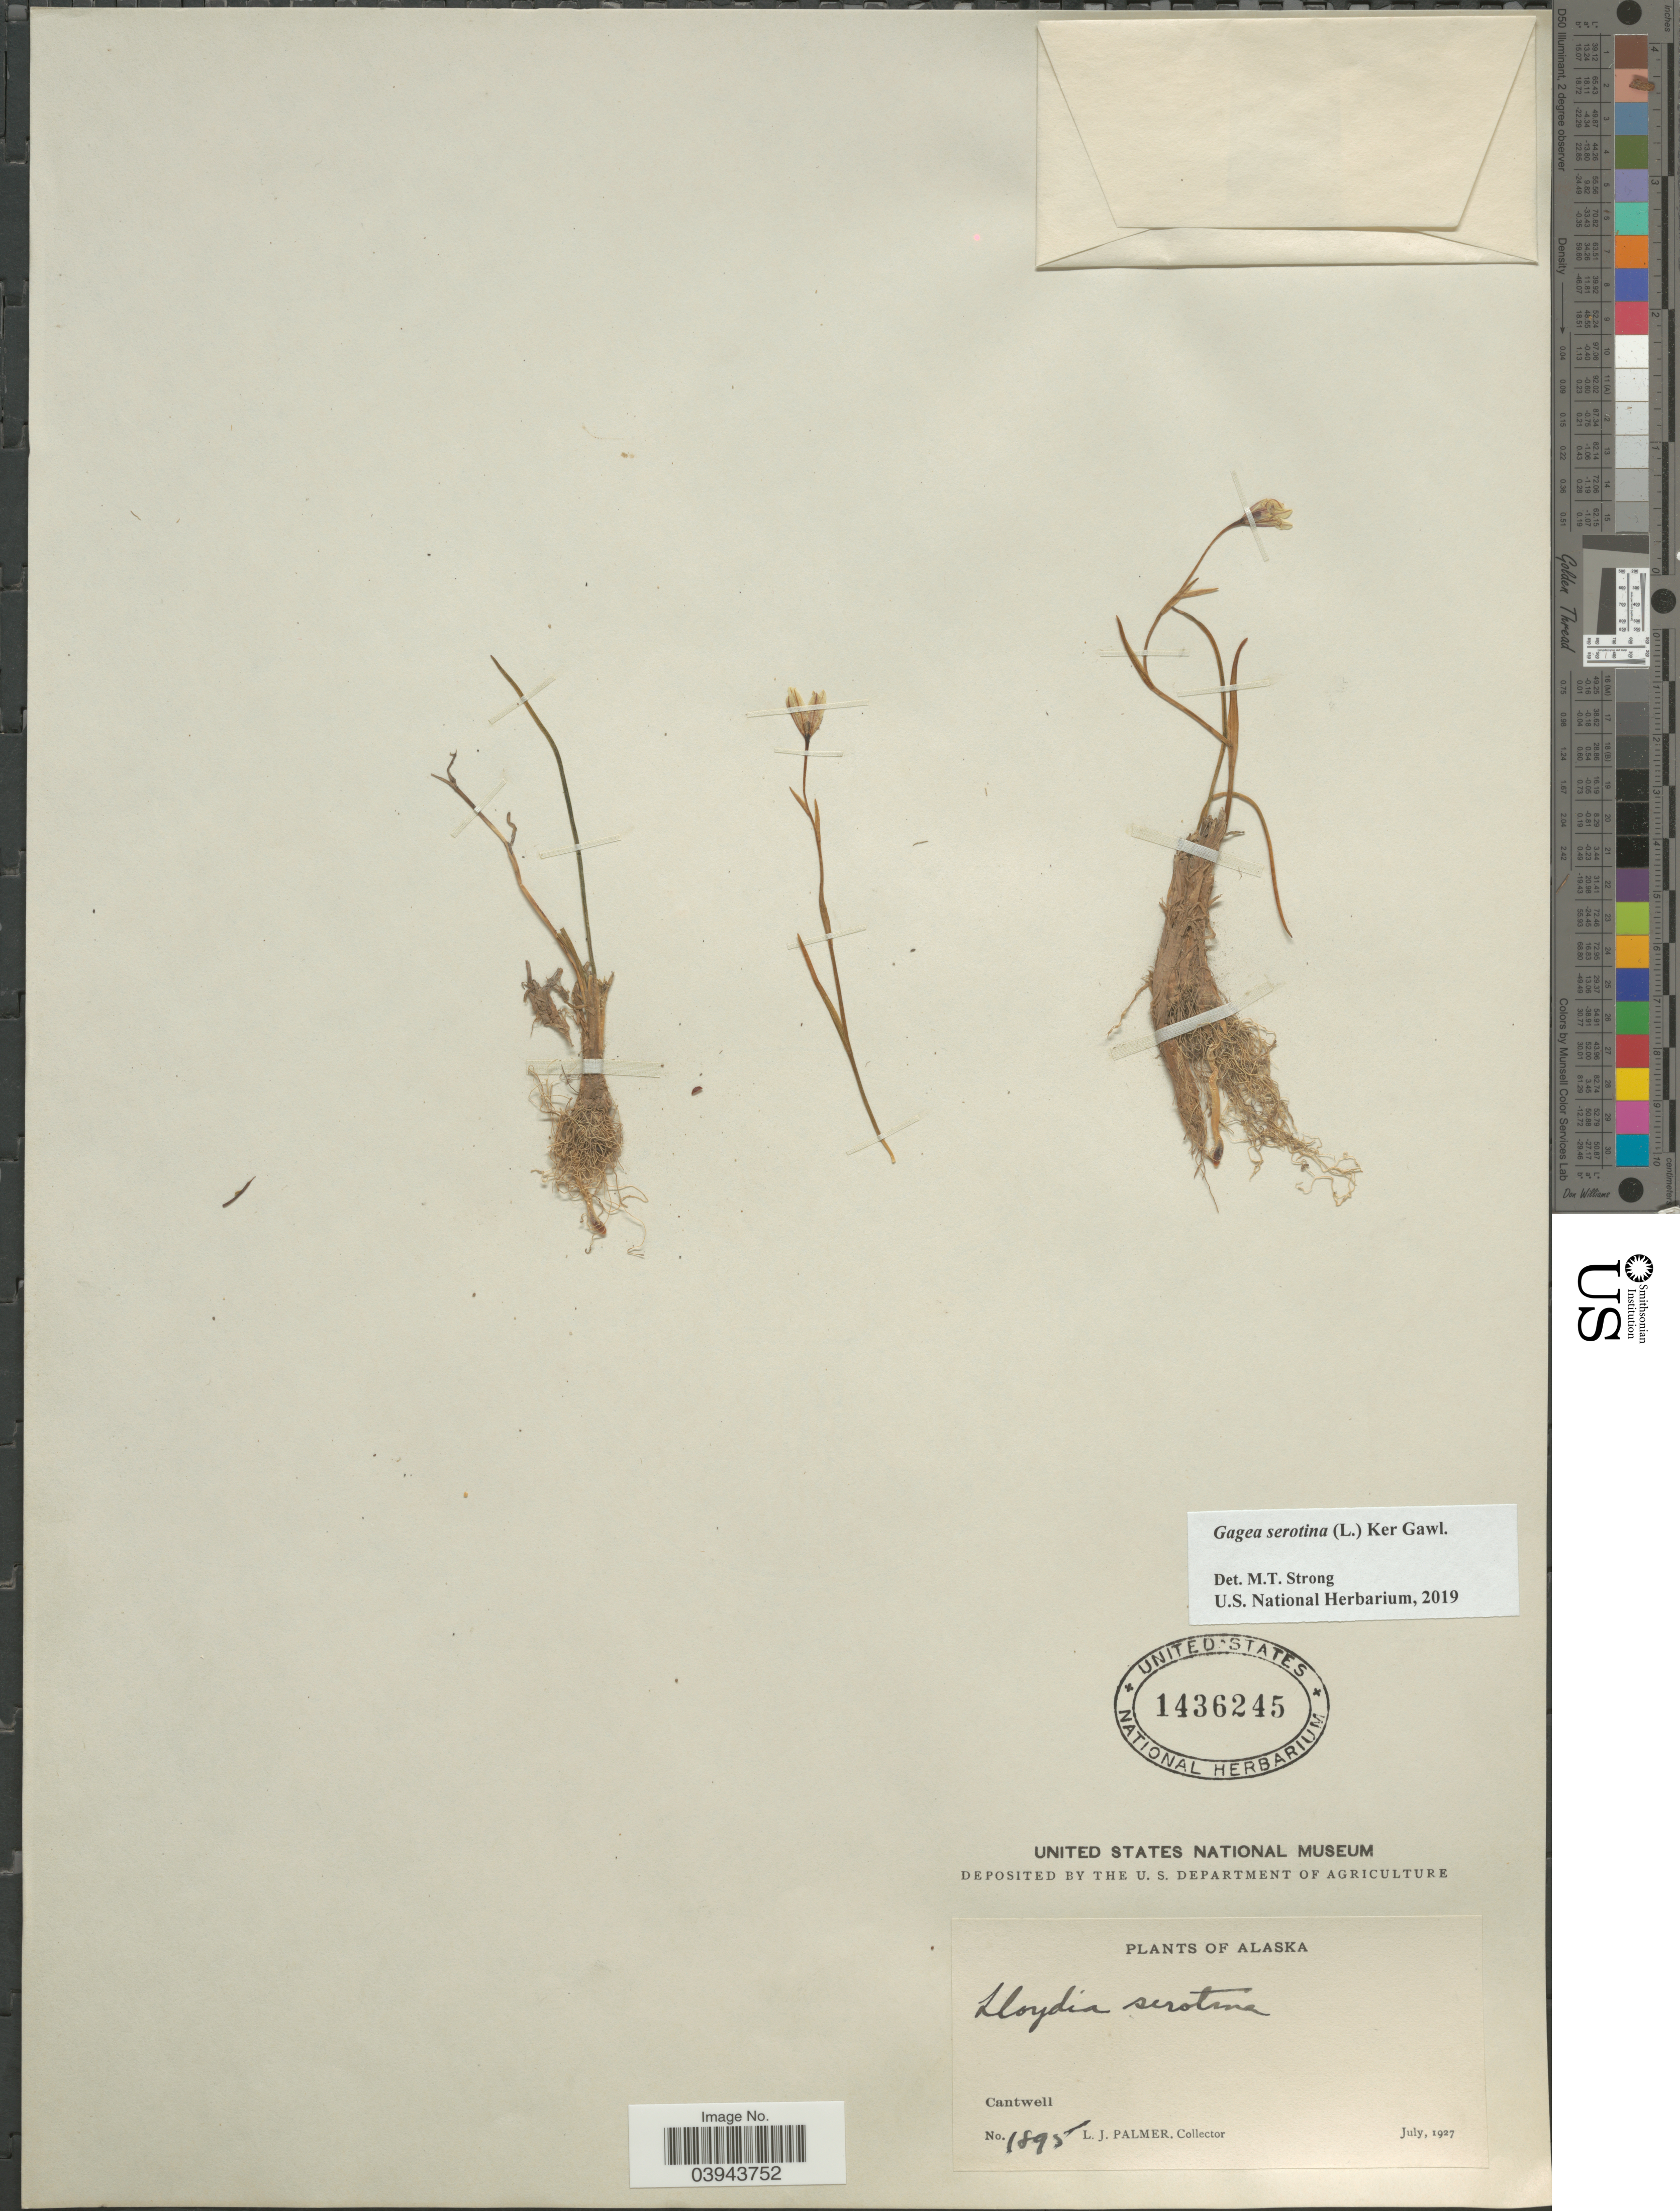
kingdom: Plantae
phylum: Tracheophyta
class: Liliopsida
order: Liliales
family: Liliaceae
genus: Lloydia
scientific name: Lloydia serotina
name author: (L.) Salisb. ex Rchb.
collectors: L. J. Palmer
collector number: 1895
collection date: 1927-07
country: United States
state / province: Alaska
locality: Cantwell.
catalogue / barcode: US 1436245